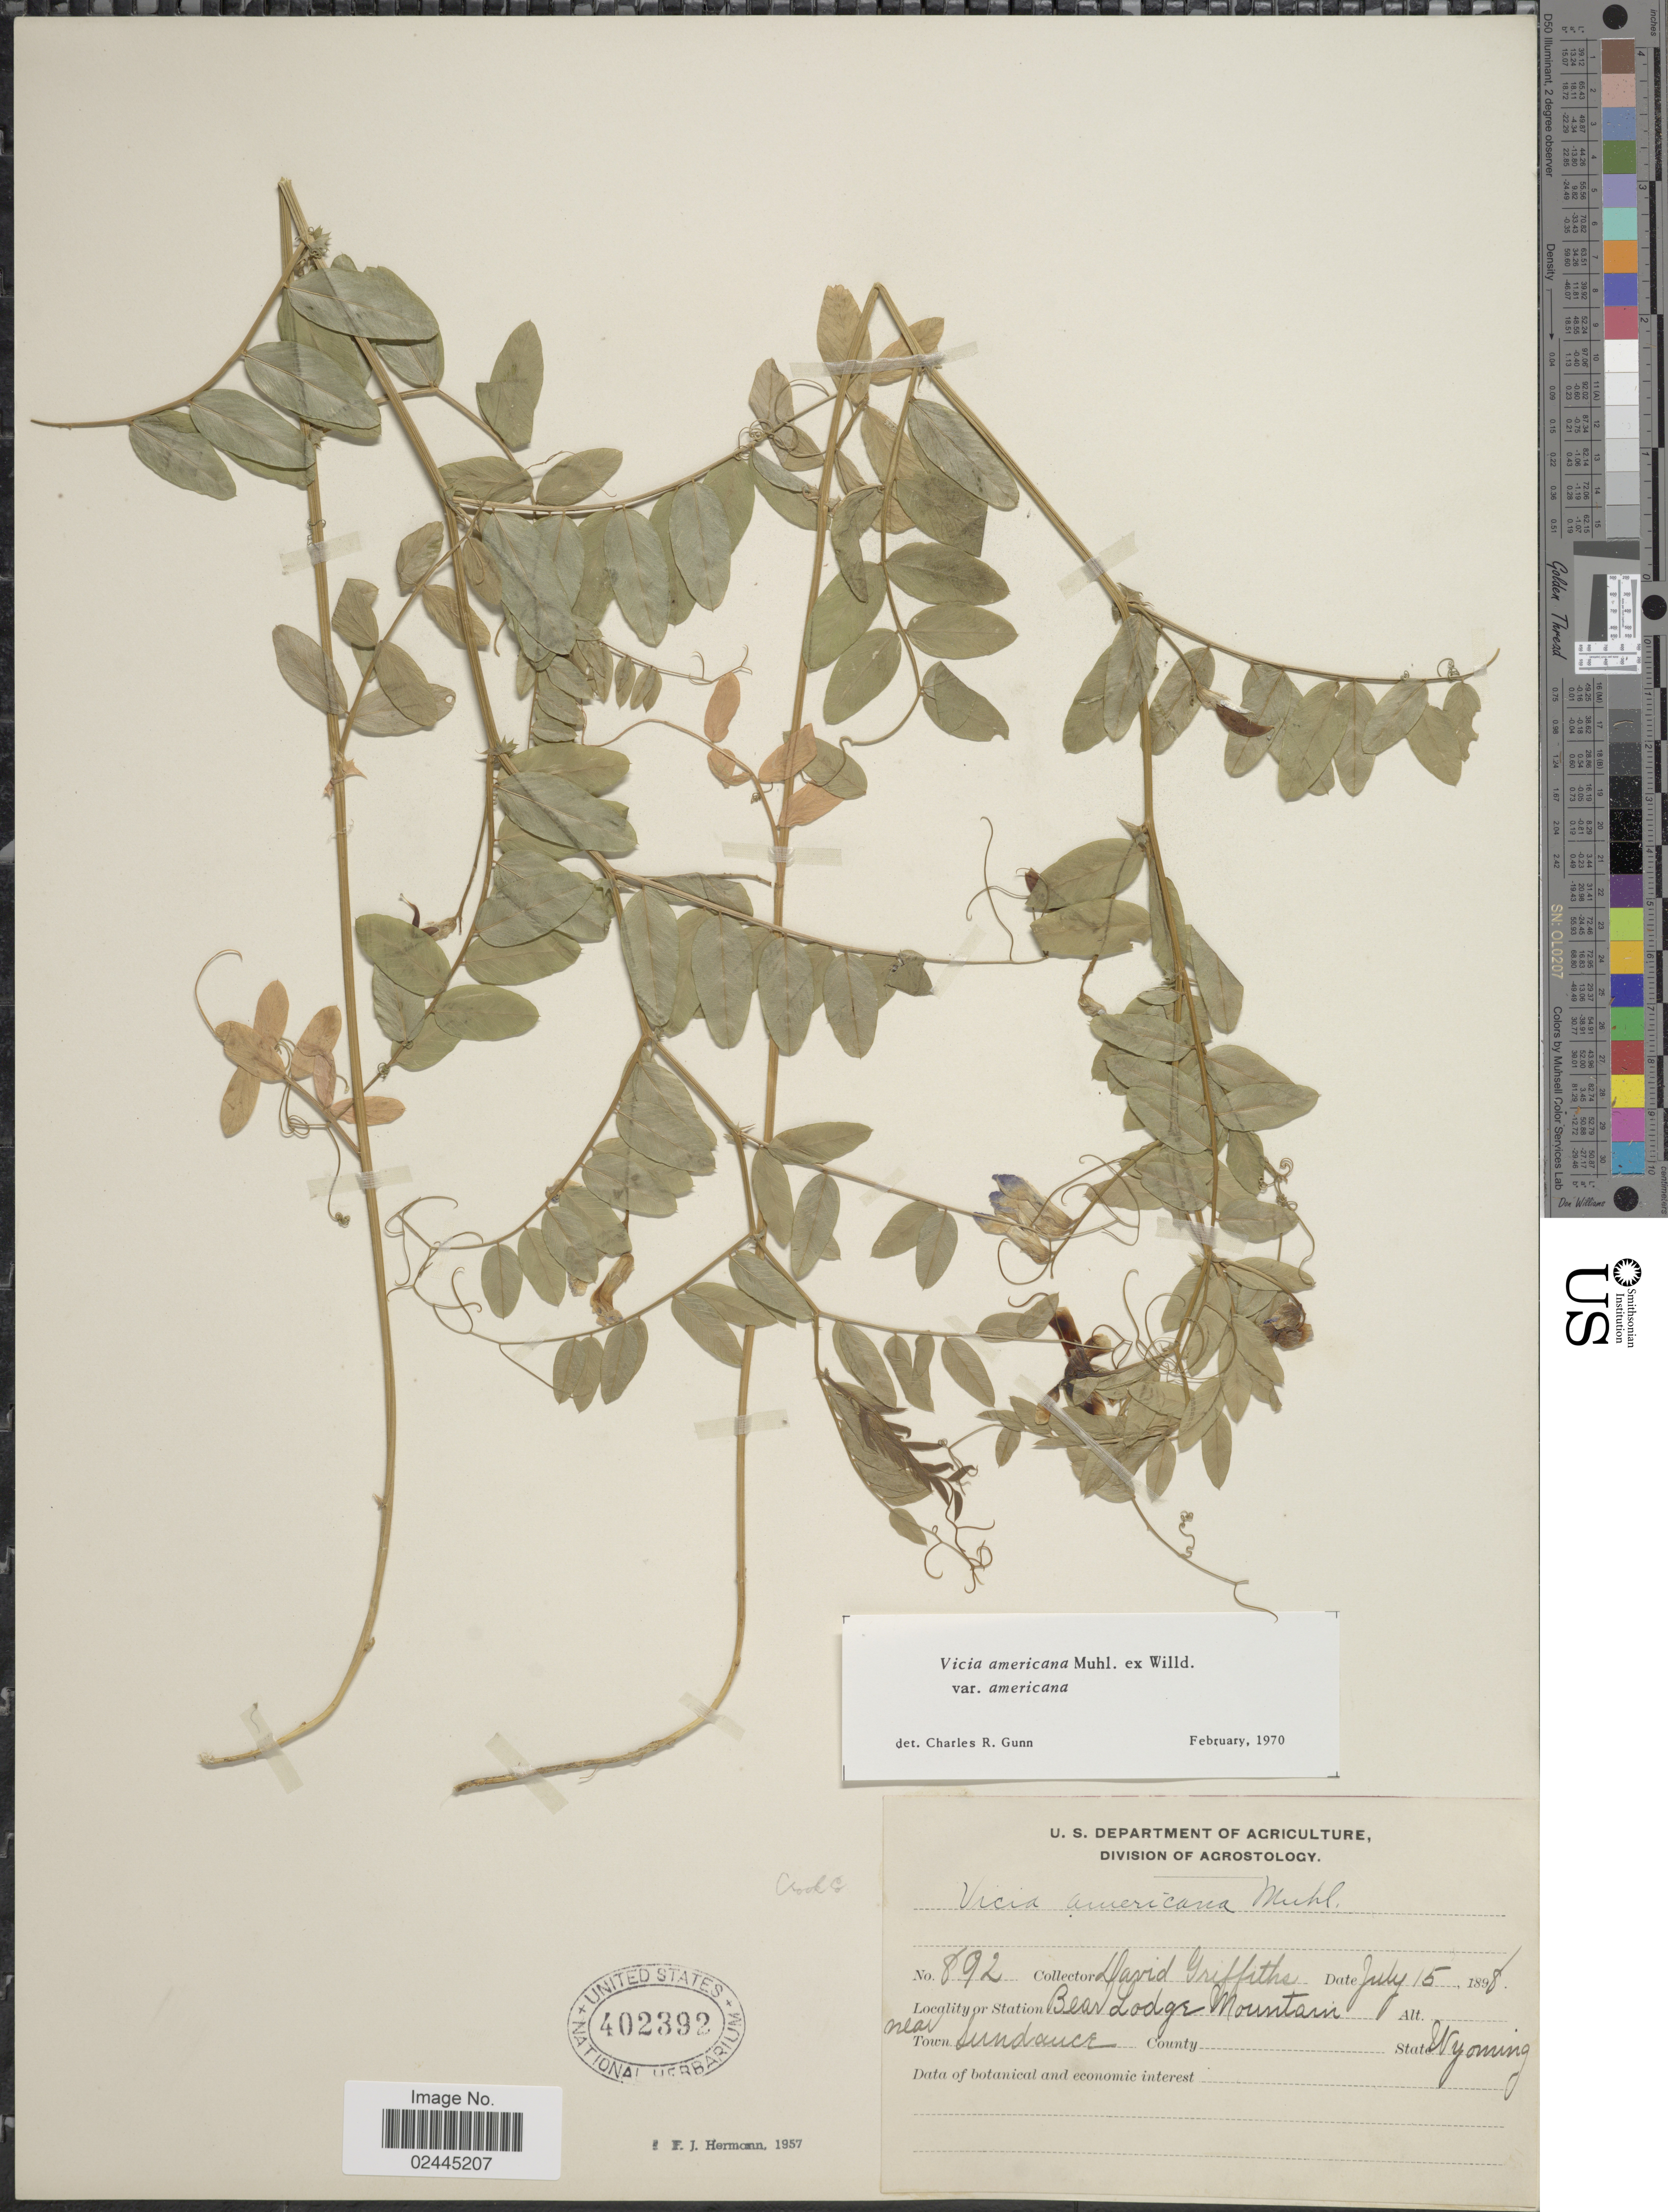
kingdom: Plantae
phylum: Tracheophyta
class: Magnoliopsida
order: Fabales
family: Fabaceae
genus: Vicia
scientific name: Vicia americana var. americana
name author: Muhl. ex Willd.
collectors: D. Griffiths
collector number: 892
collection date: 1898-07-15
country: United States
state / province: Wyoming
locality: Bear Lodge Mountain, Town Sundance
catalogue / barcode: US 402392